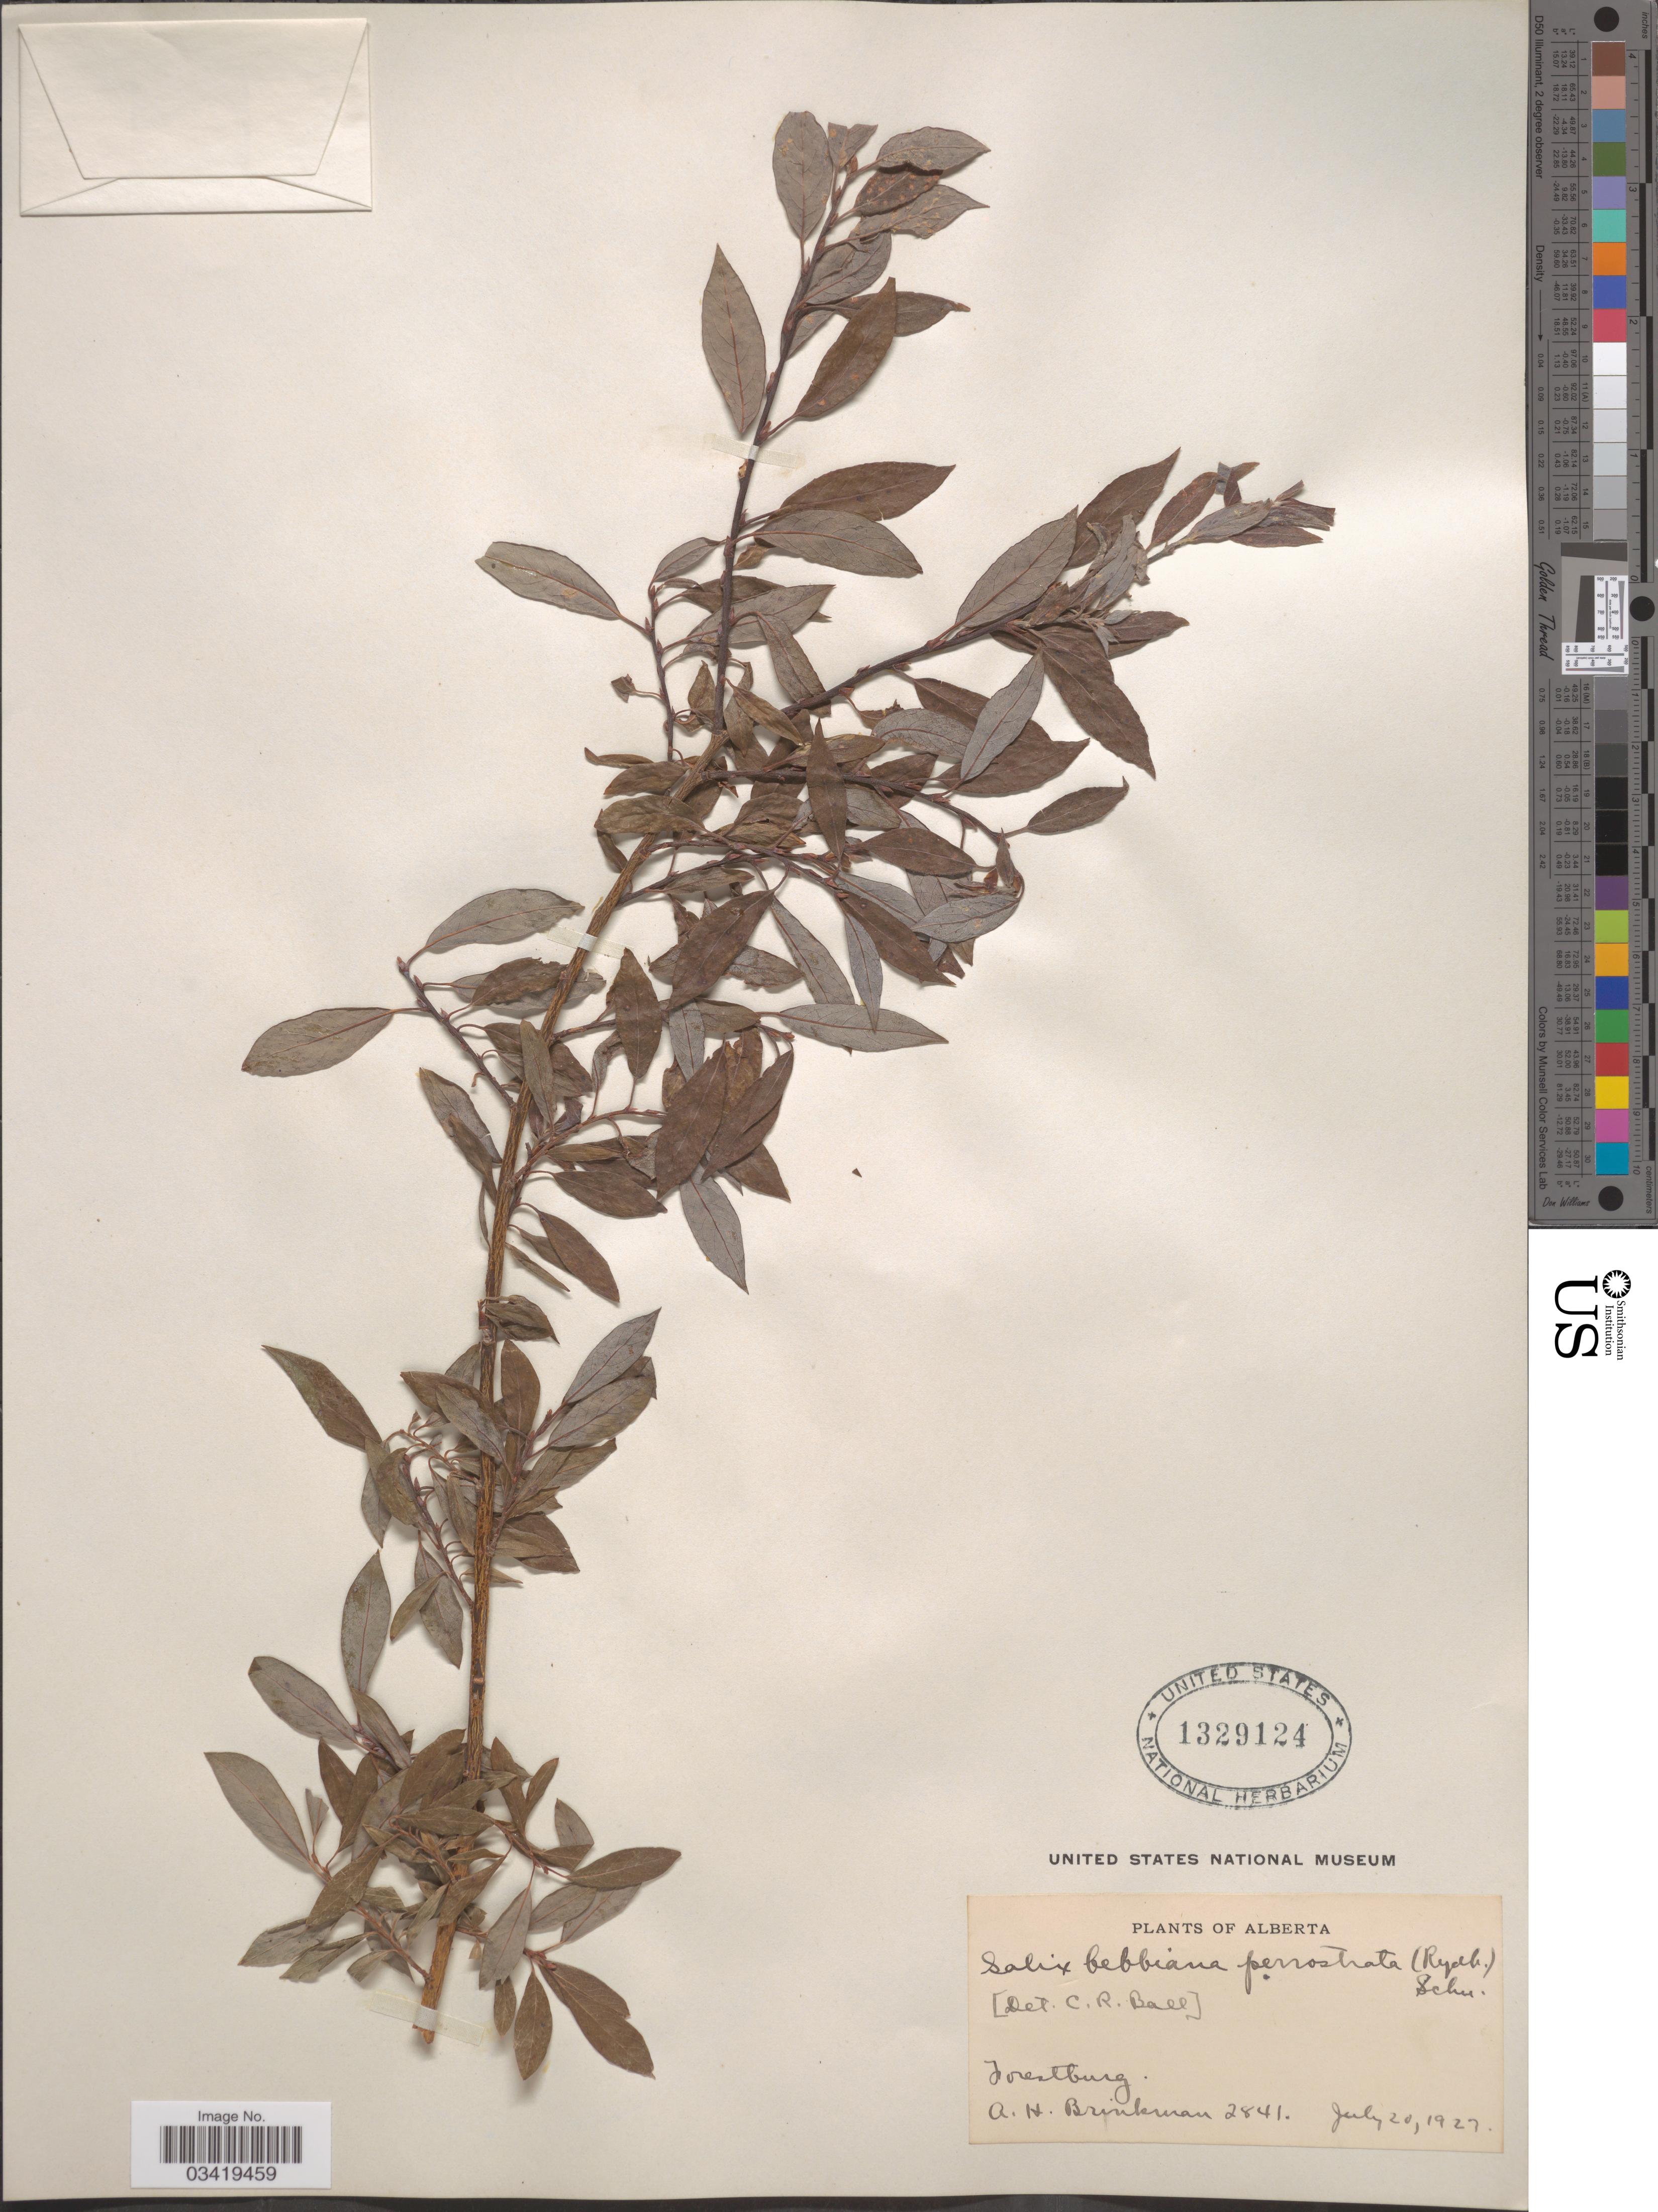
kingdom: Plantae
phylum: Tracheophyta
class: Magnoliopsida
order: Malpighiales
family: Salicaceae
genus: Salix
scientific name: Salix bebbiana var. perrostrata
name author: Sarg.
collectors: A. Brinkman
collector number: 2841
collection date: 1927-07-20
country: Canada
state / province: Alberta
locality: Forestburg.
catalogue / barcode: US 1329124